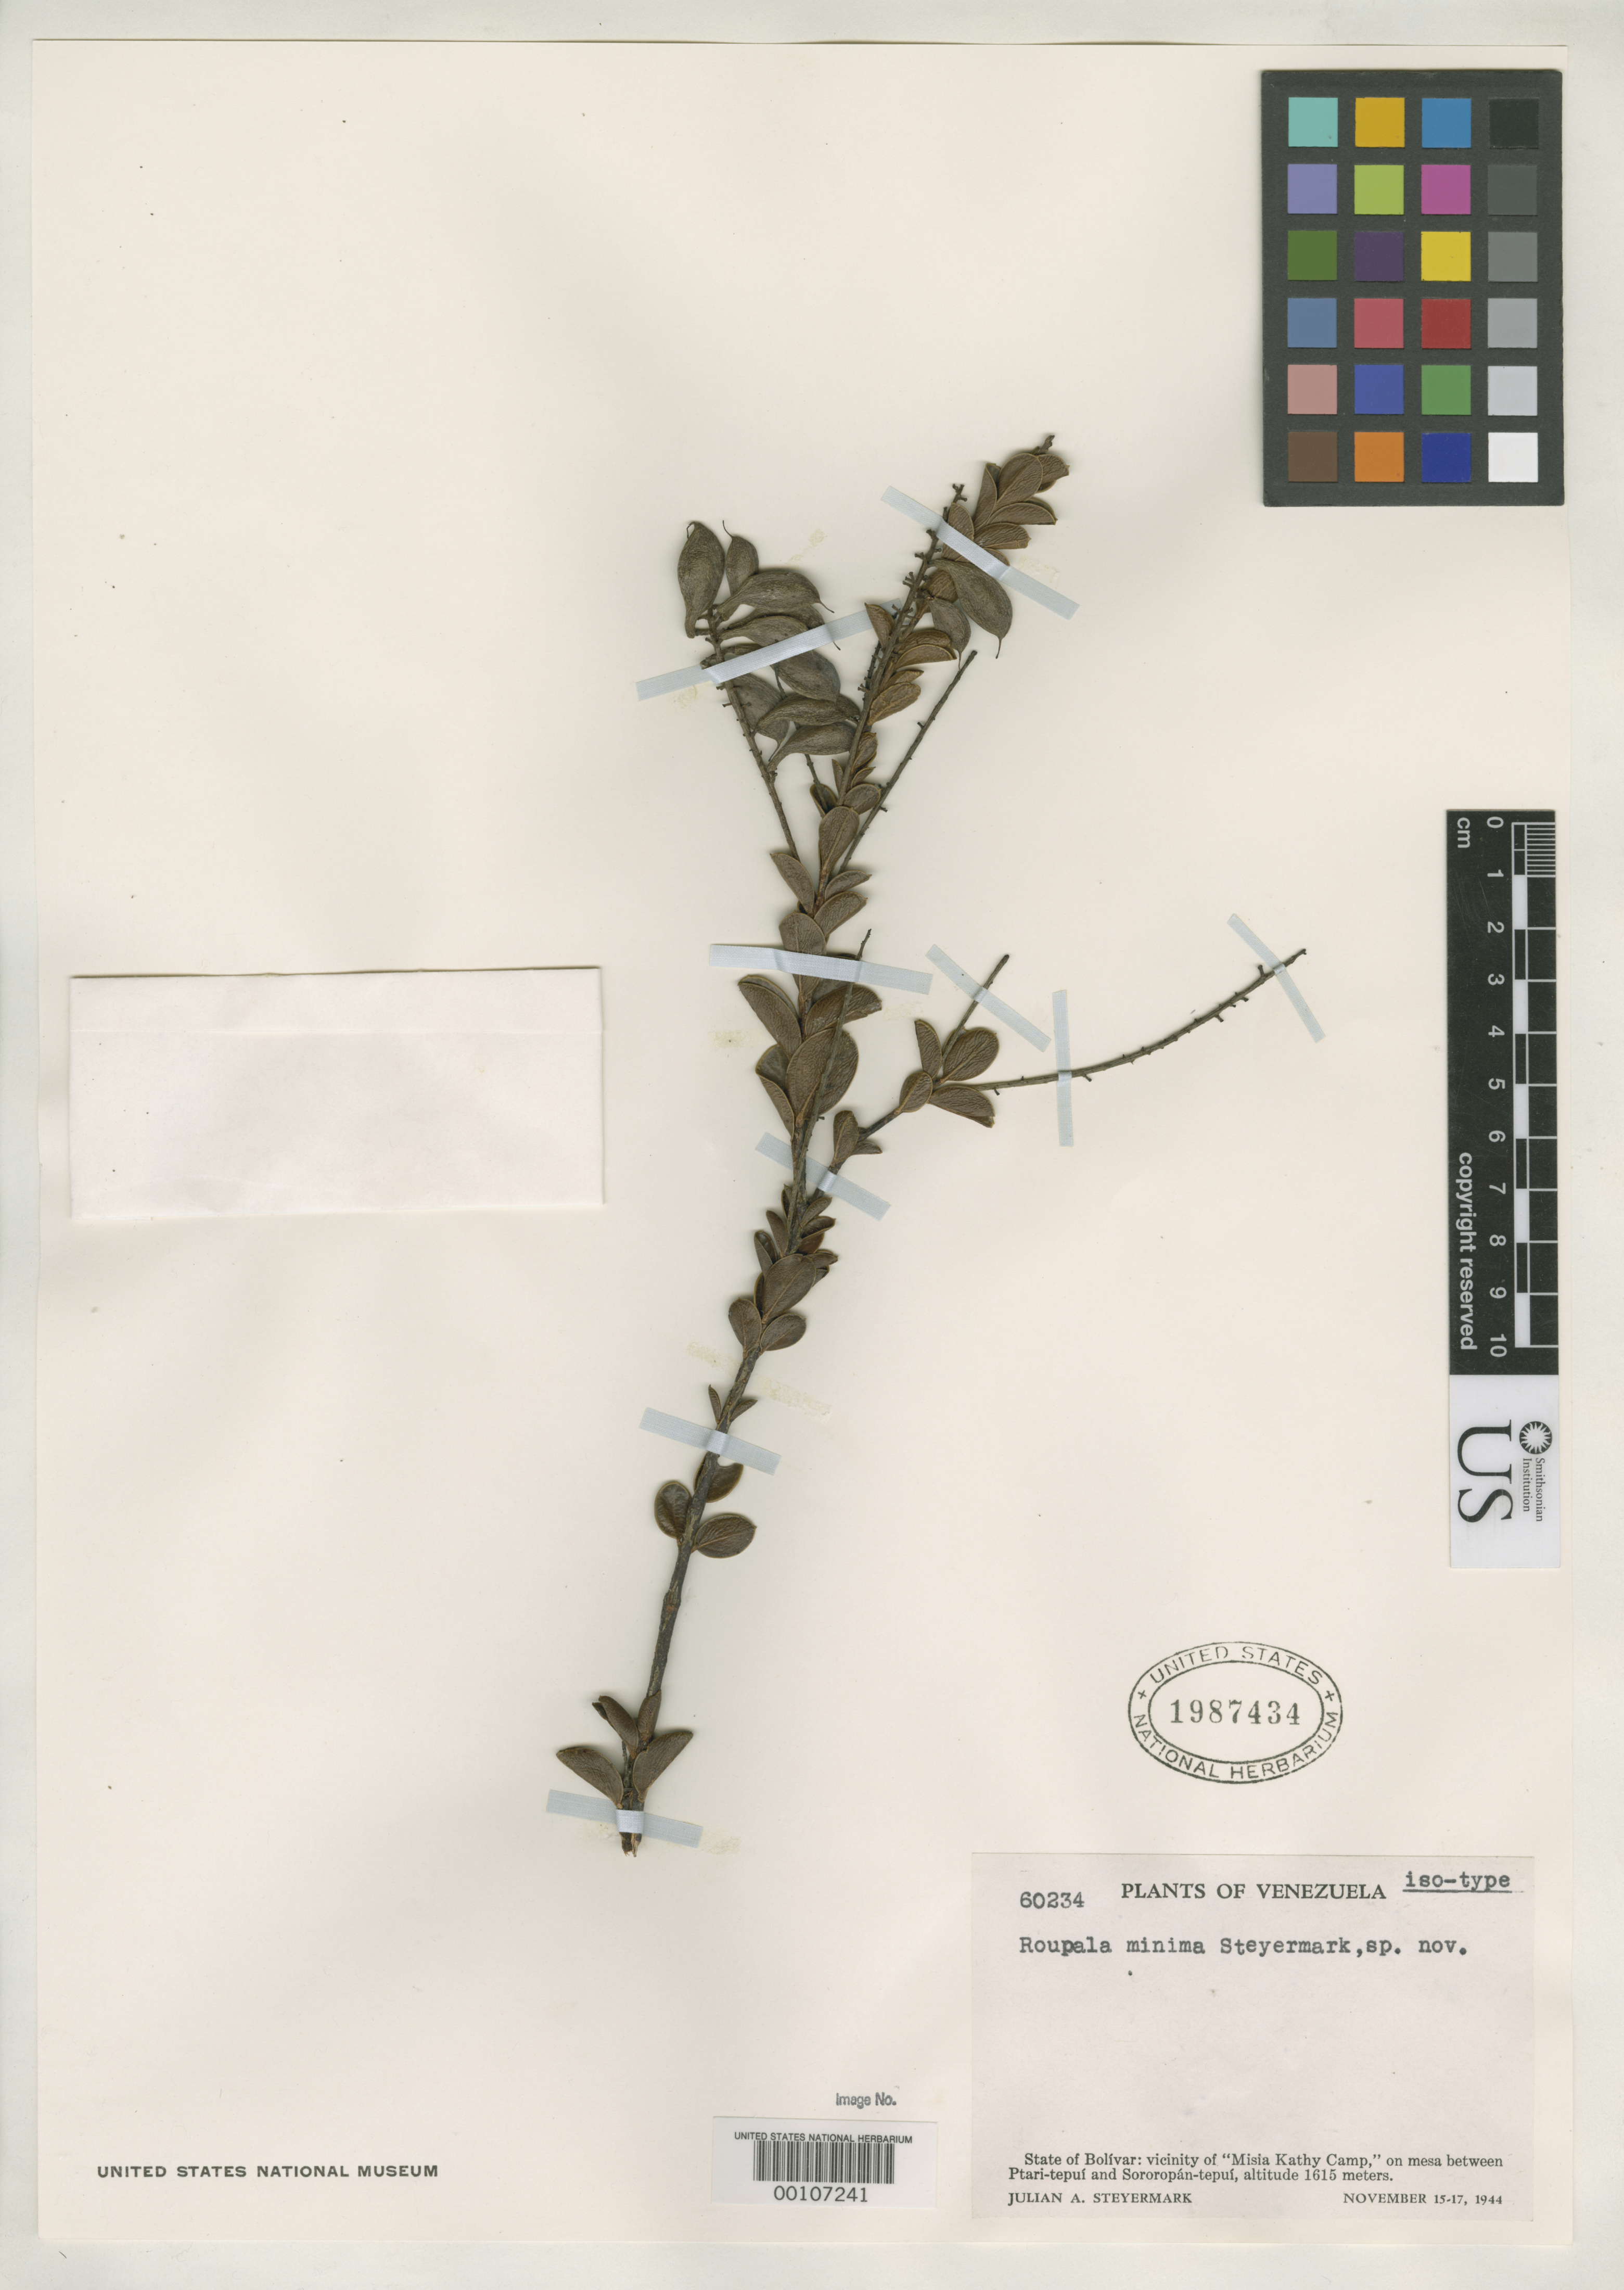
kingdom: Plantae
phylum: Tracheophyta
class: Magnoliopsida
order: Proteales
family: Proteaceae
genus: Roupala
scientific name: Roupala minima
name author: Steyerm.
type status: Isotype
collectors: J. Steyermark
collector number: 60234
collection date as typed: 15 Nov 1944 to 17 Nov 1944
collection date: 1944-11-15/1944-11-17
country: Venezuela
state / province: Bolivar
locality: Vicinity of "Misia Kathy Camp", between Ptari-tepui and Sororopan-tepui.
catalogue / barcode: US 1987434